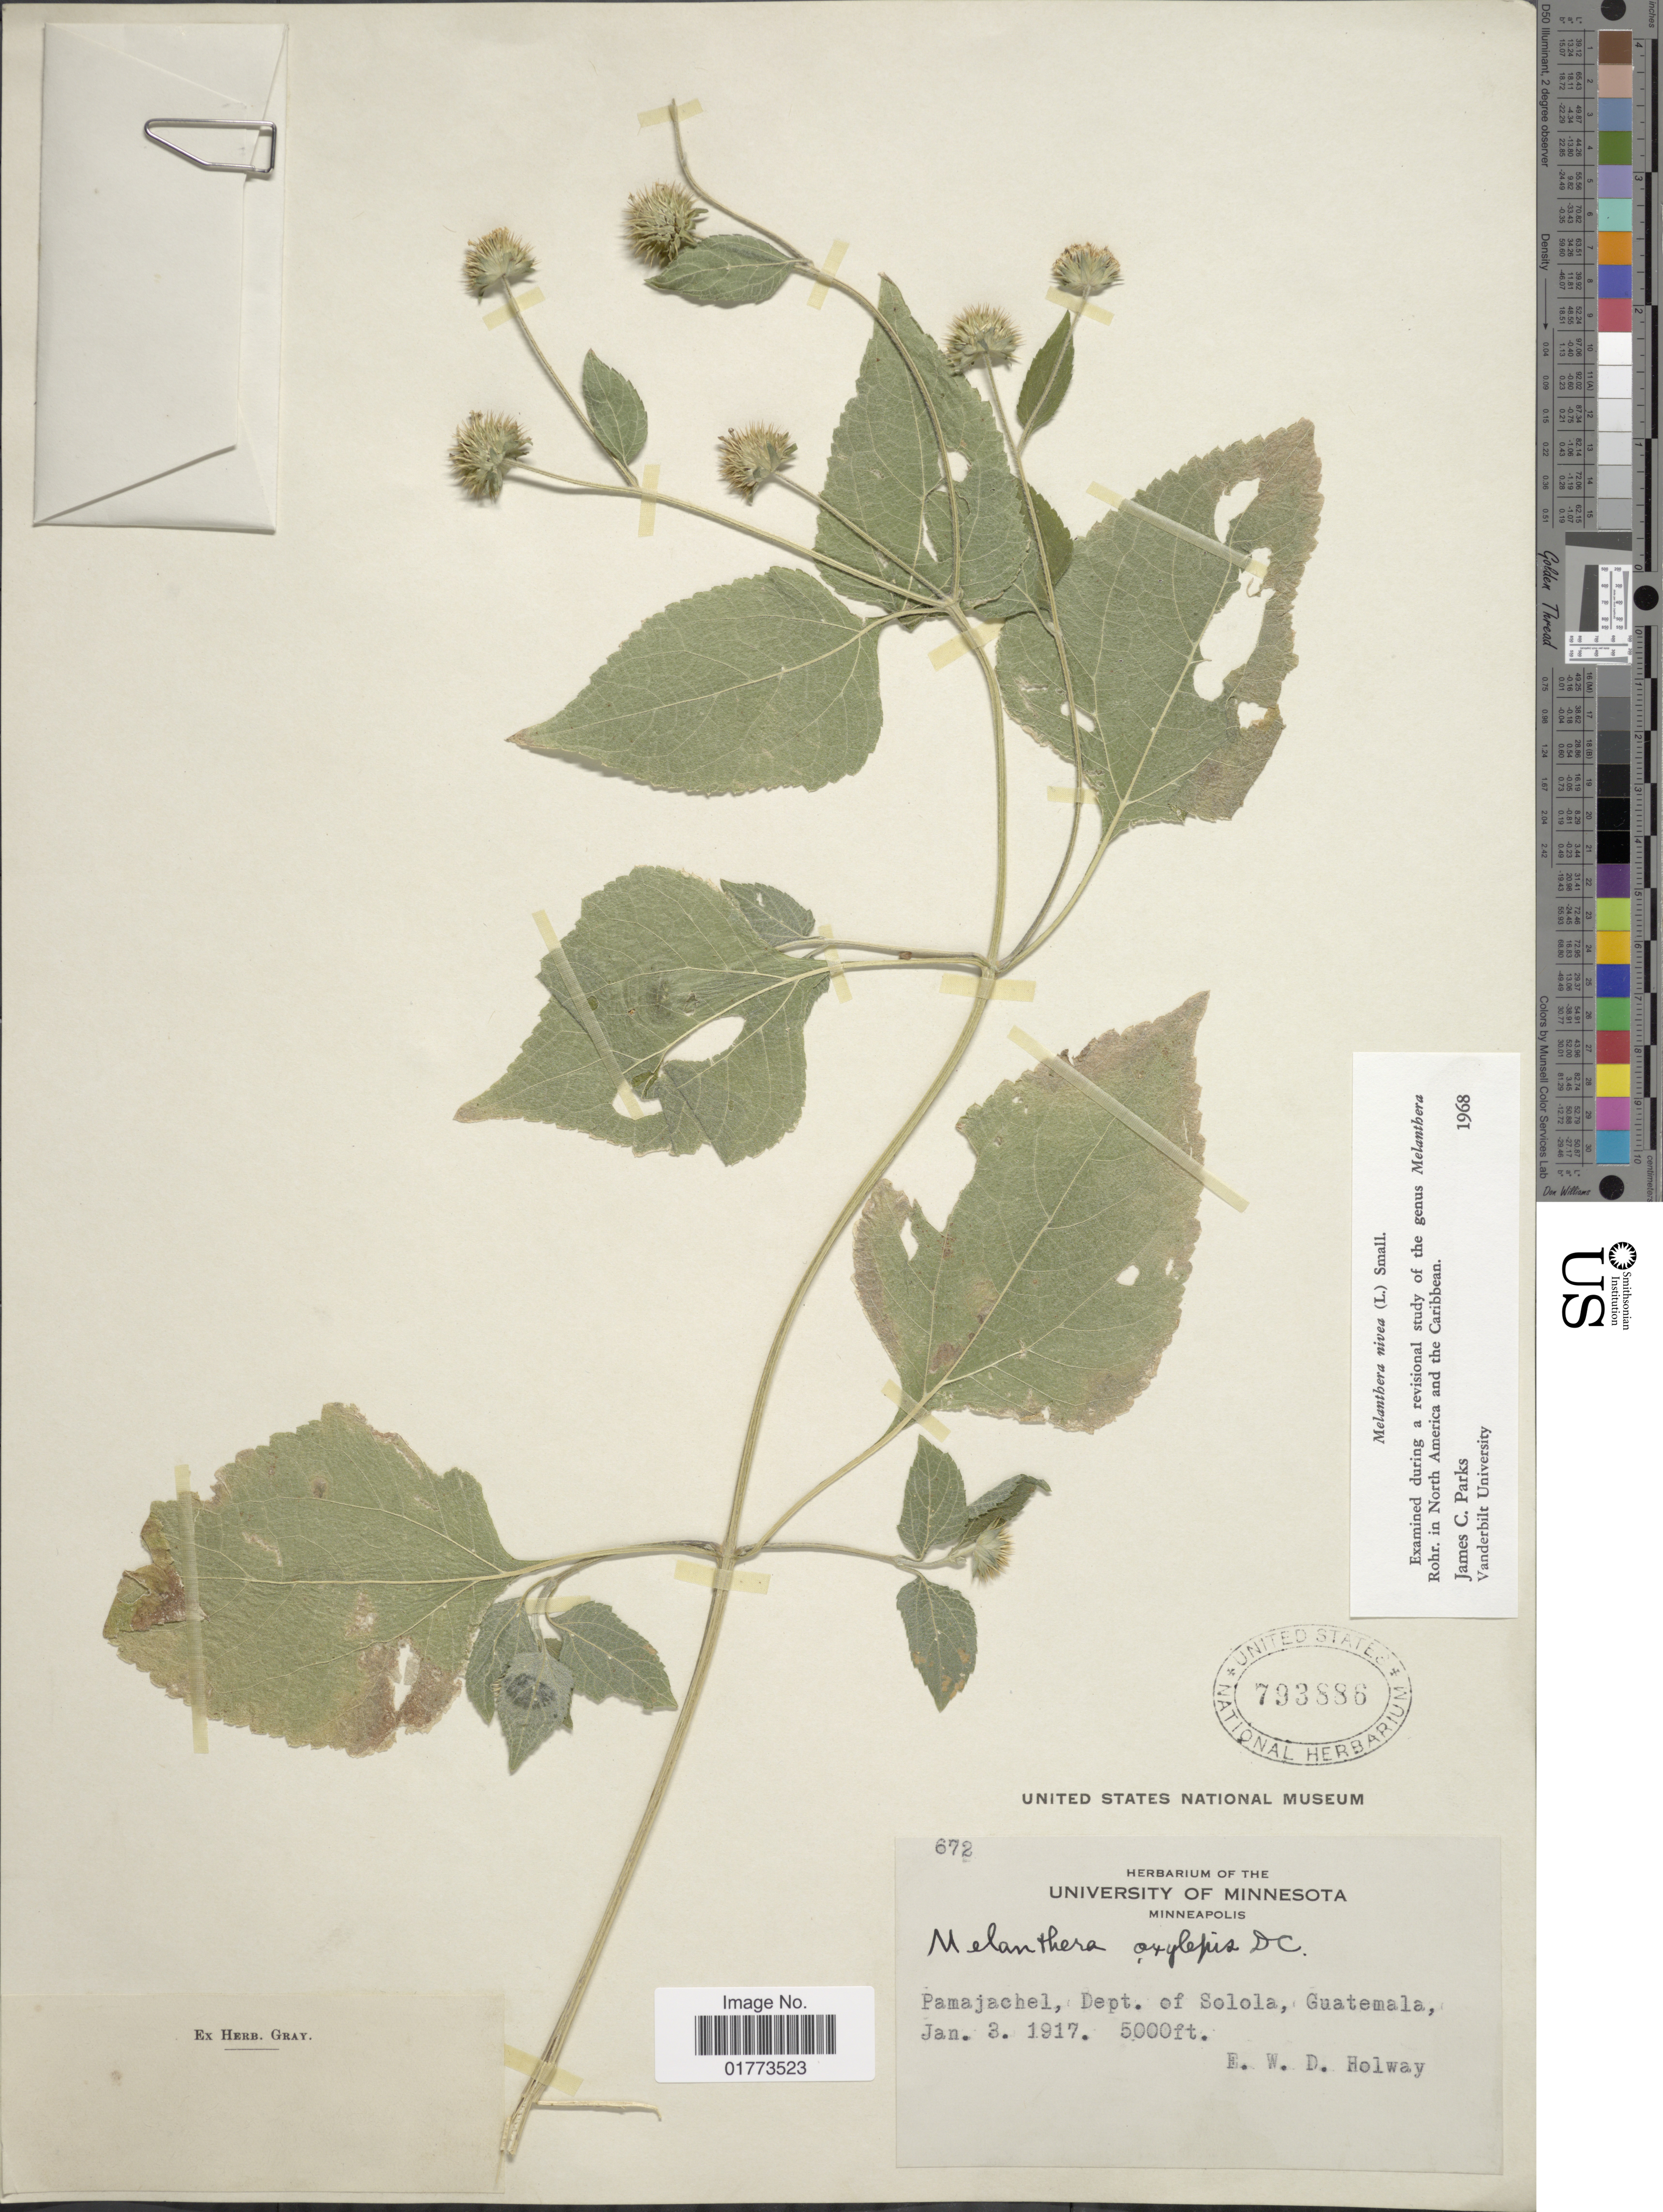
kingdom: Plantae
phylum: Tracheophyta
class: Magnoliopsida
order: Asterales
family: Asteraceae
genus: Melanthera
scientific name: Melanthera nivea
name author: (L.) Small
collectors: E. W. D. Holway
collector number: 672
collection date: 1917-01-03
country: Guatemala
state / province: Sololá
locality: Pamajachel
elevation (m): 1524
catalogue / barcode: US 793886